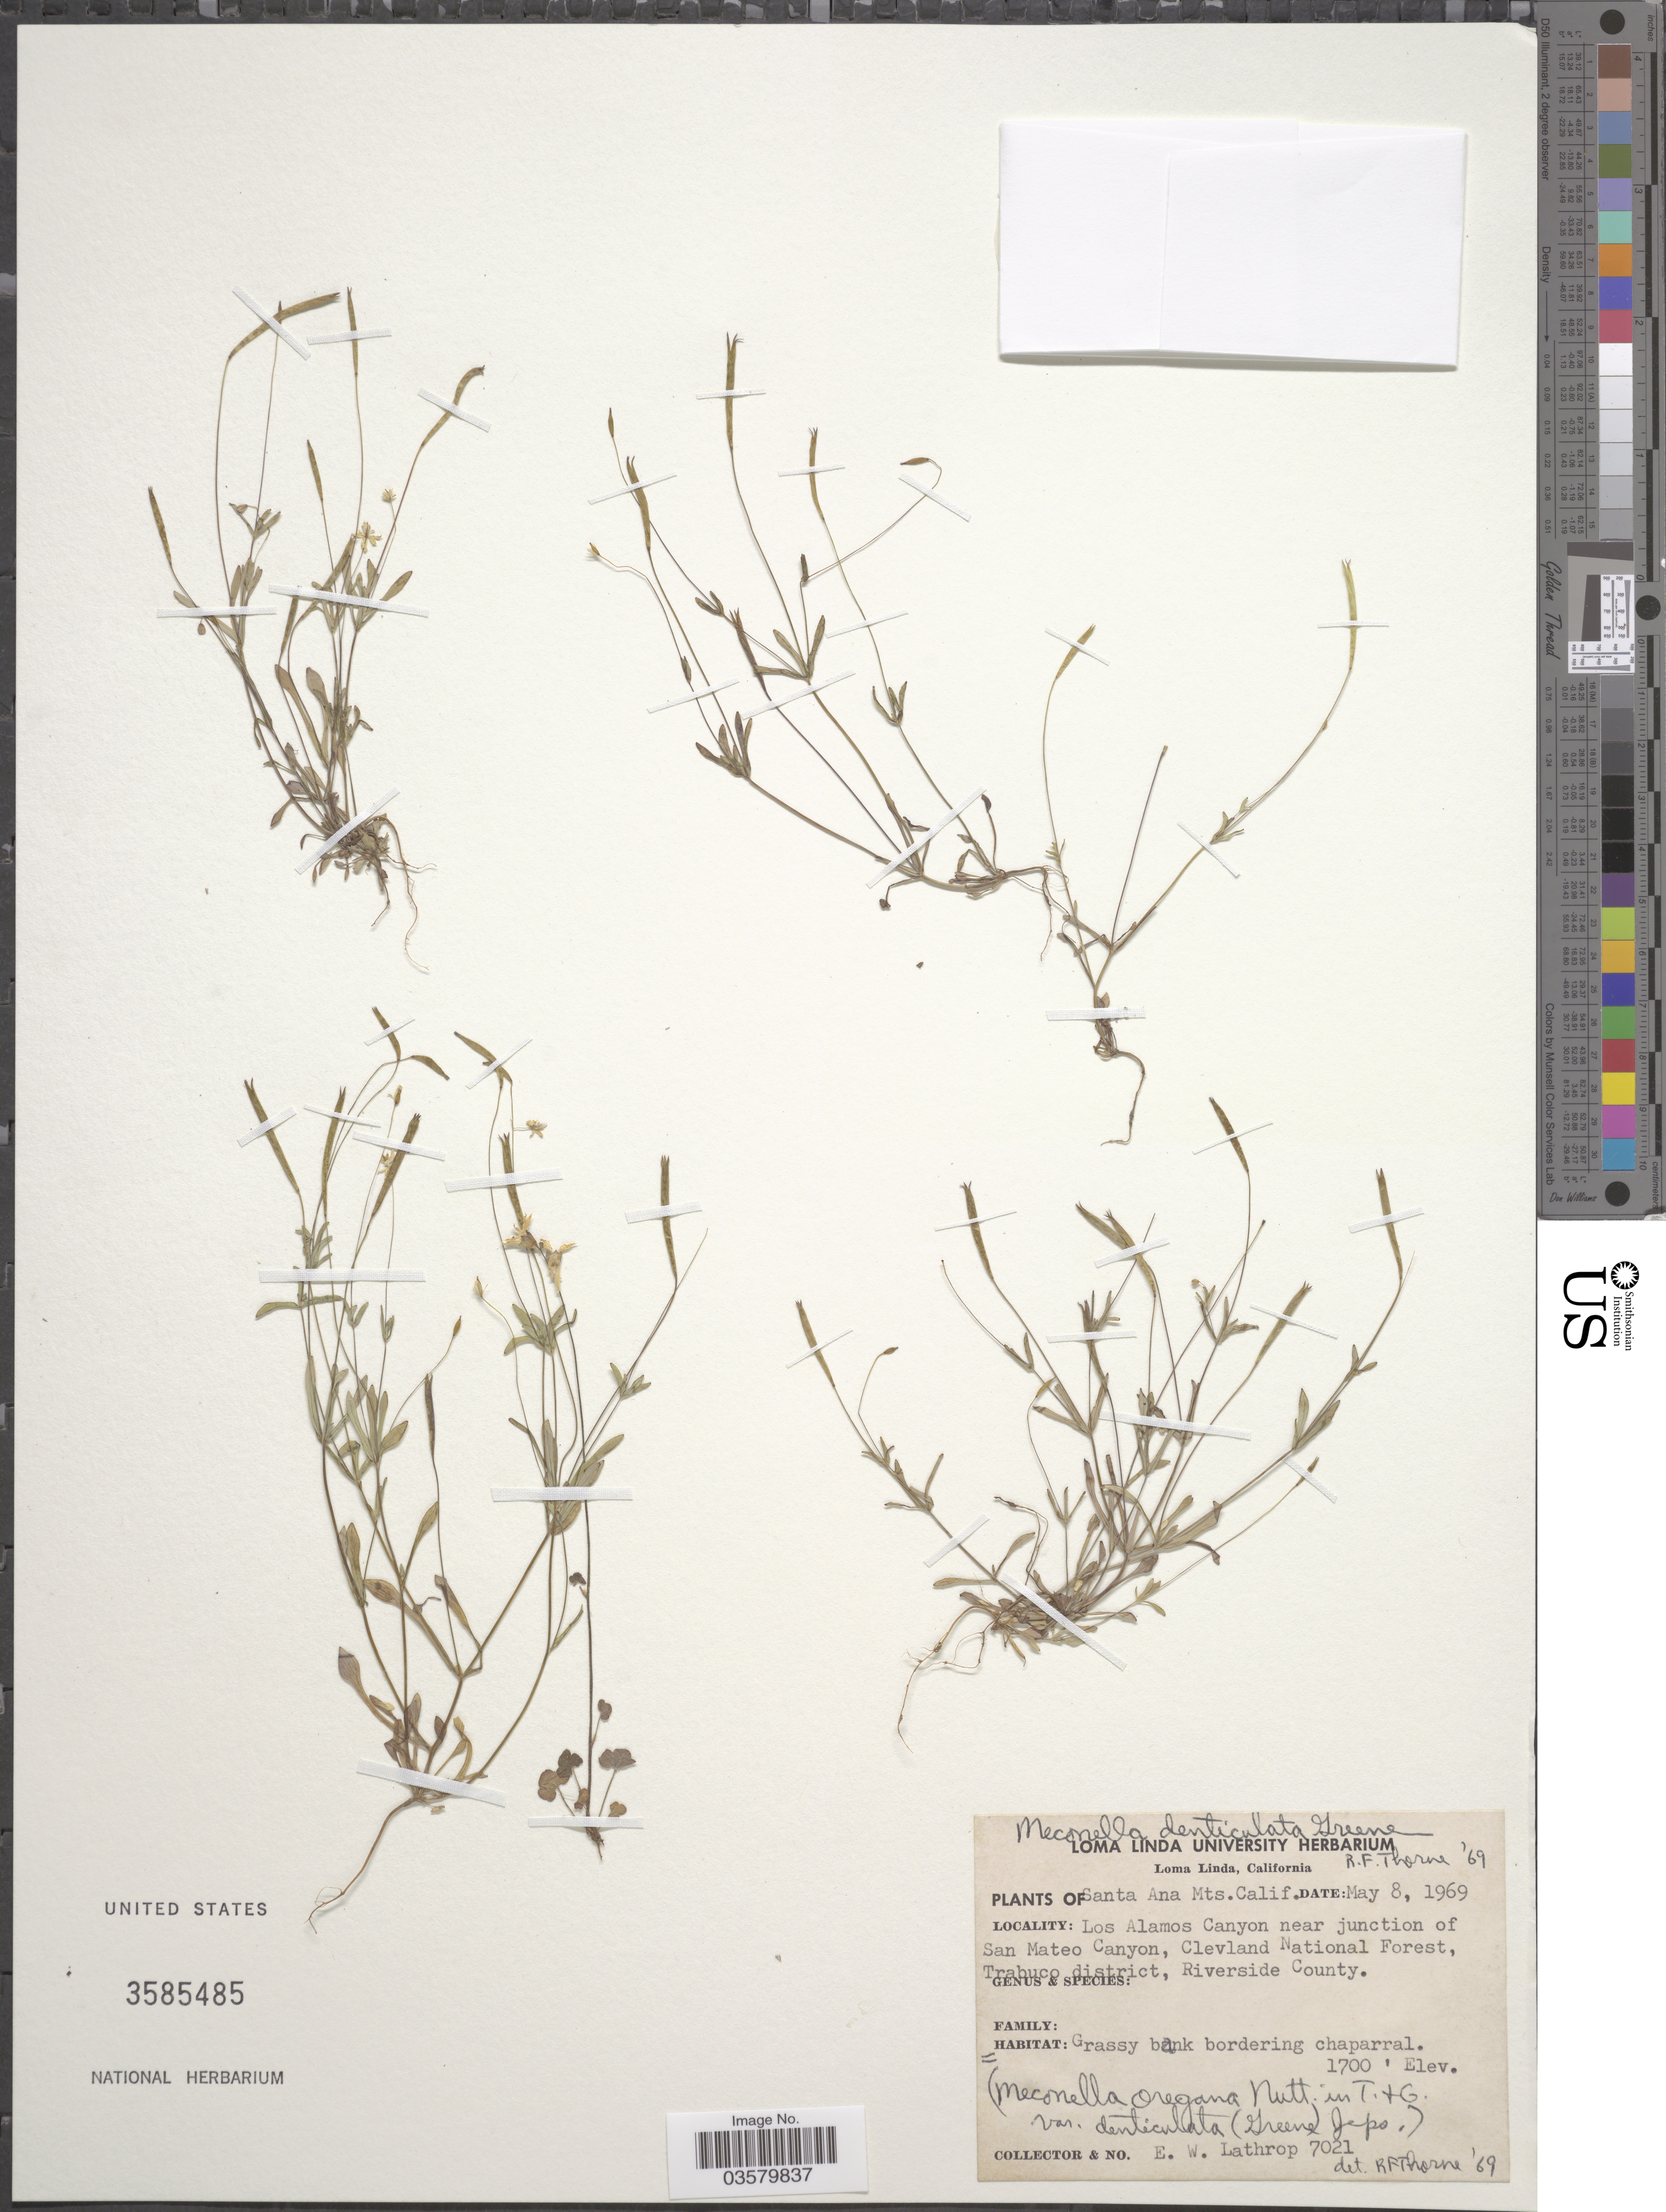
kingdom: Plantae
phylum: Tracheophyta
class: Magnoliopsida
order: Ranunculales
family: Papaveraceae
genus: Meconella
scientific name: Meconella denticulata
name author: Greene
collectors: E. W. Lathrop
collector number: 7021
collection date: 1969-05-08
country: United States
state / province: California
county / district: Riverside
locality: Santa Ana Mts. Los Alamos Canyon near junction of San Mateo Canyon, Clevland National Forest, Trabuco district, Riverside County.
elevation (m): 518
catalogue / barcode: US 3585485